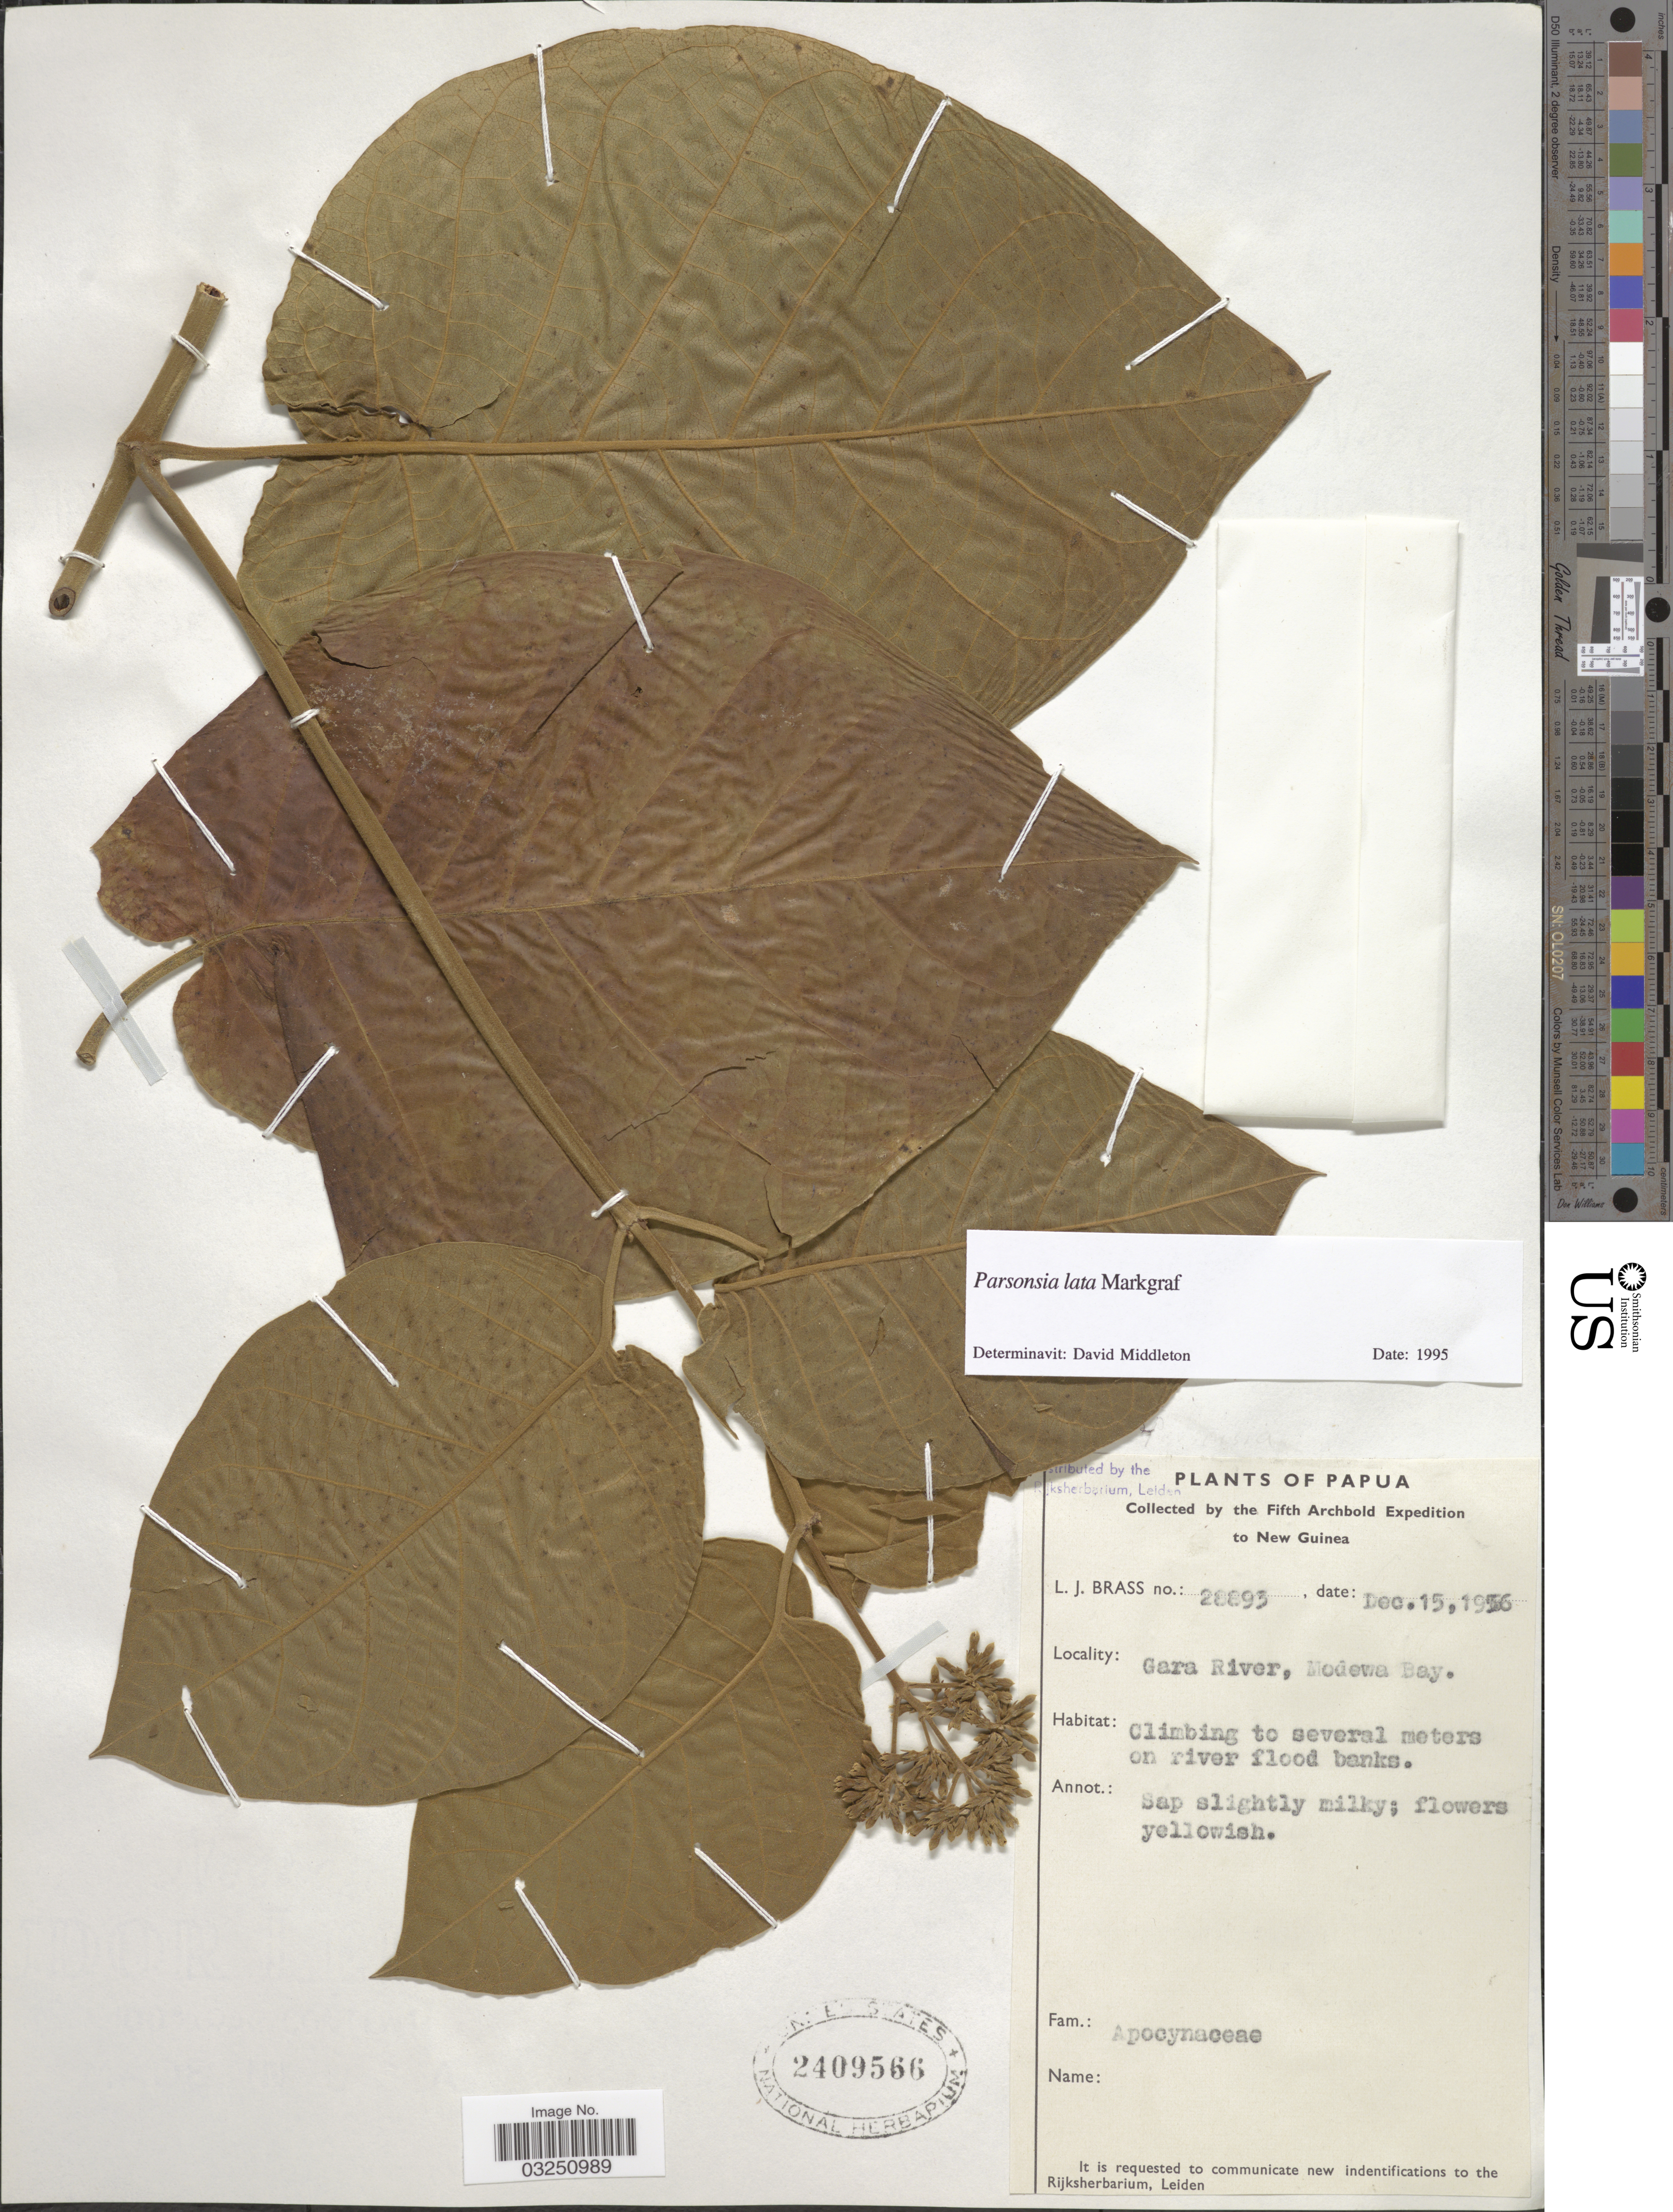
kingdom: Plantae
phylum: Tracheophyta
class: Magnoliopsida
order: Gentianales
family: Apocynaceae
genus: Parsonsia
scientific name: Parsonsia lata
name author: Markgr.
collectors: L. J. Brass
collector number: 28893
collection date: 1956-12-15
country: Papua New Guinea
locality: Papua. New Guinea. Gara River, Modewa Bay.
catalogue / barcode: US 2409566